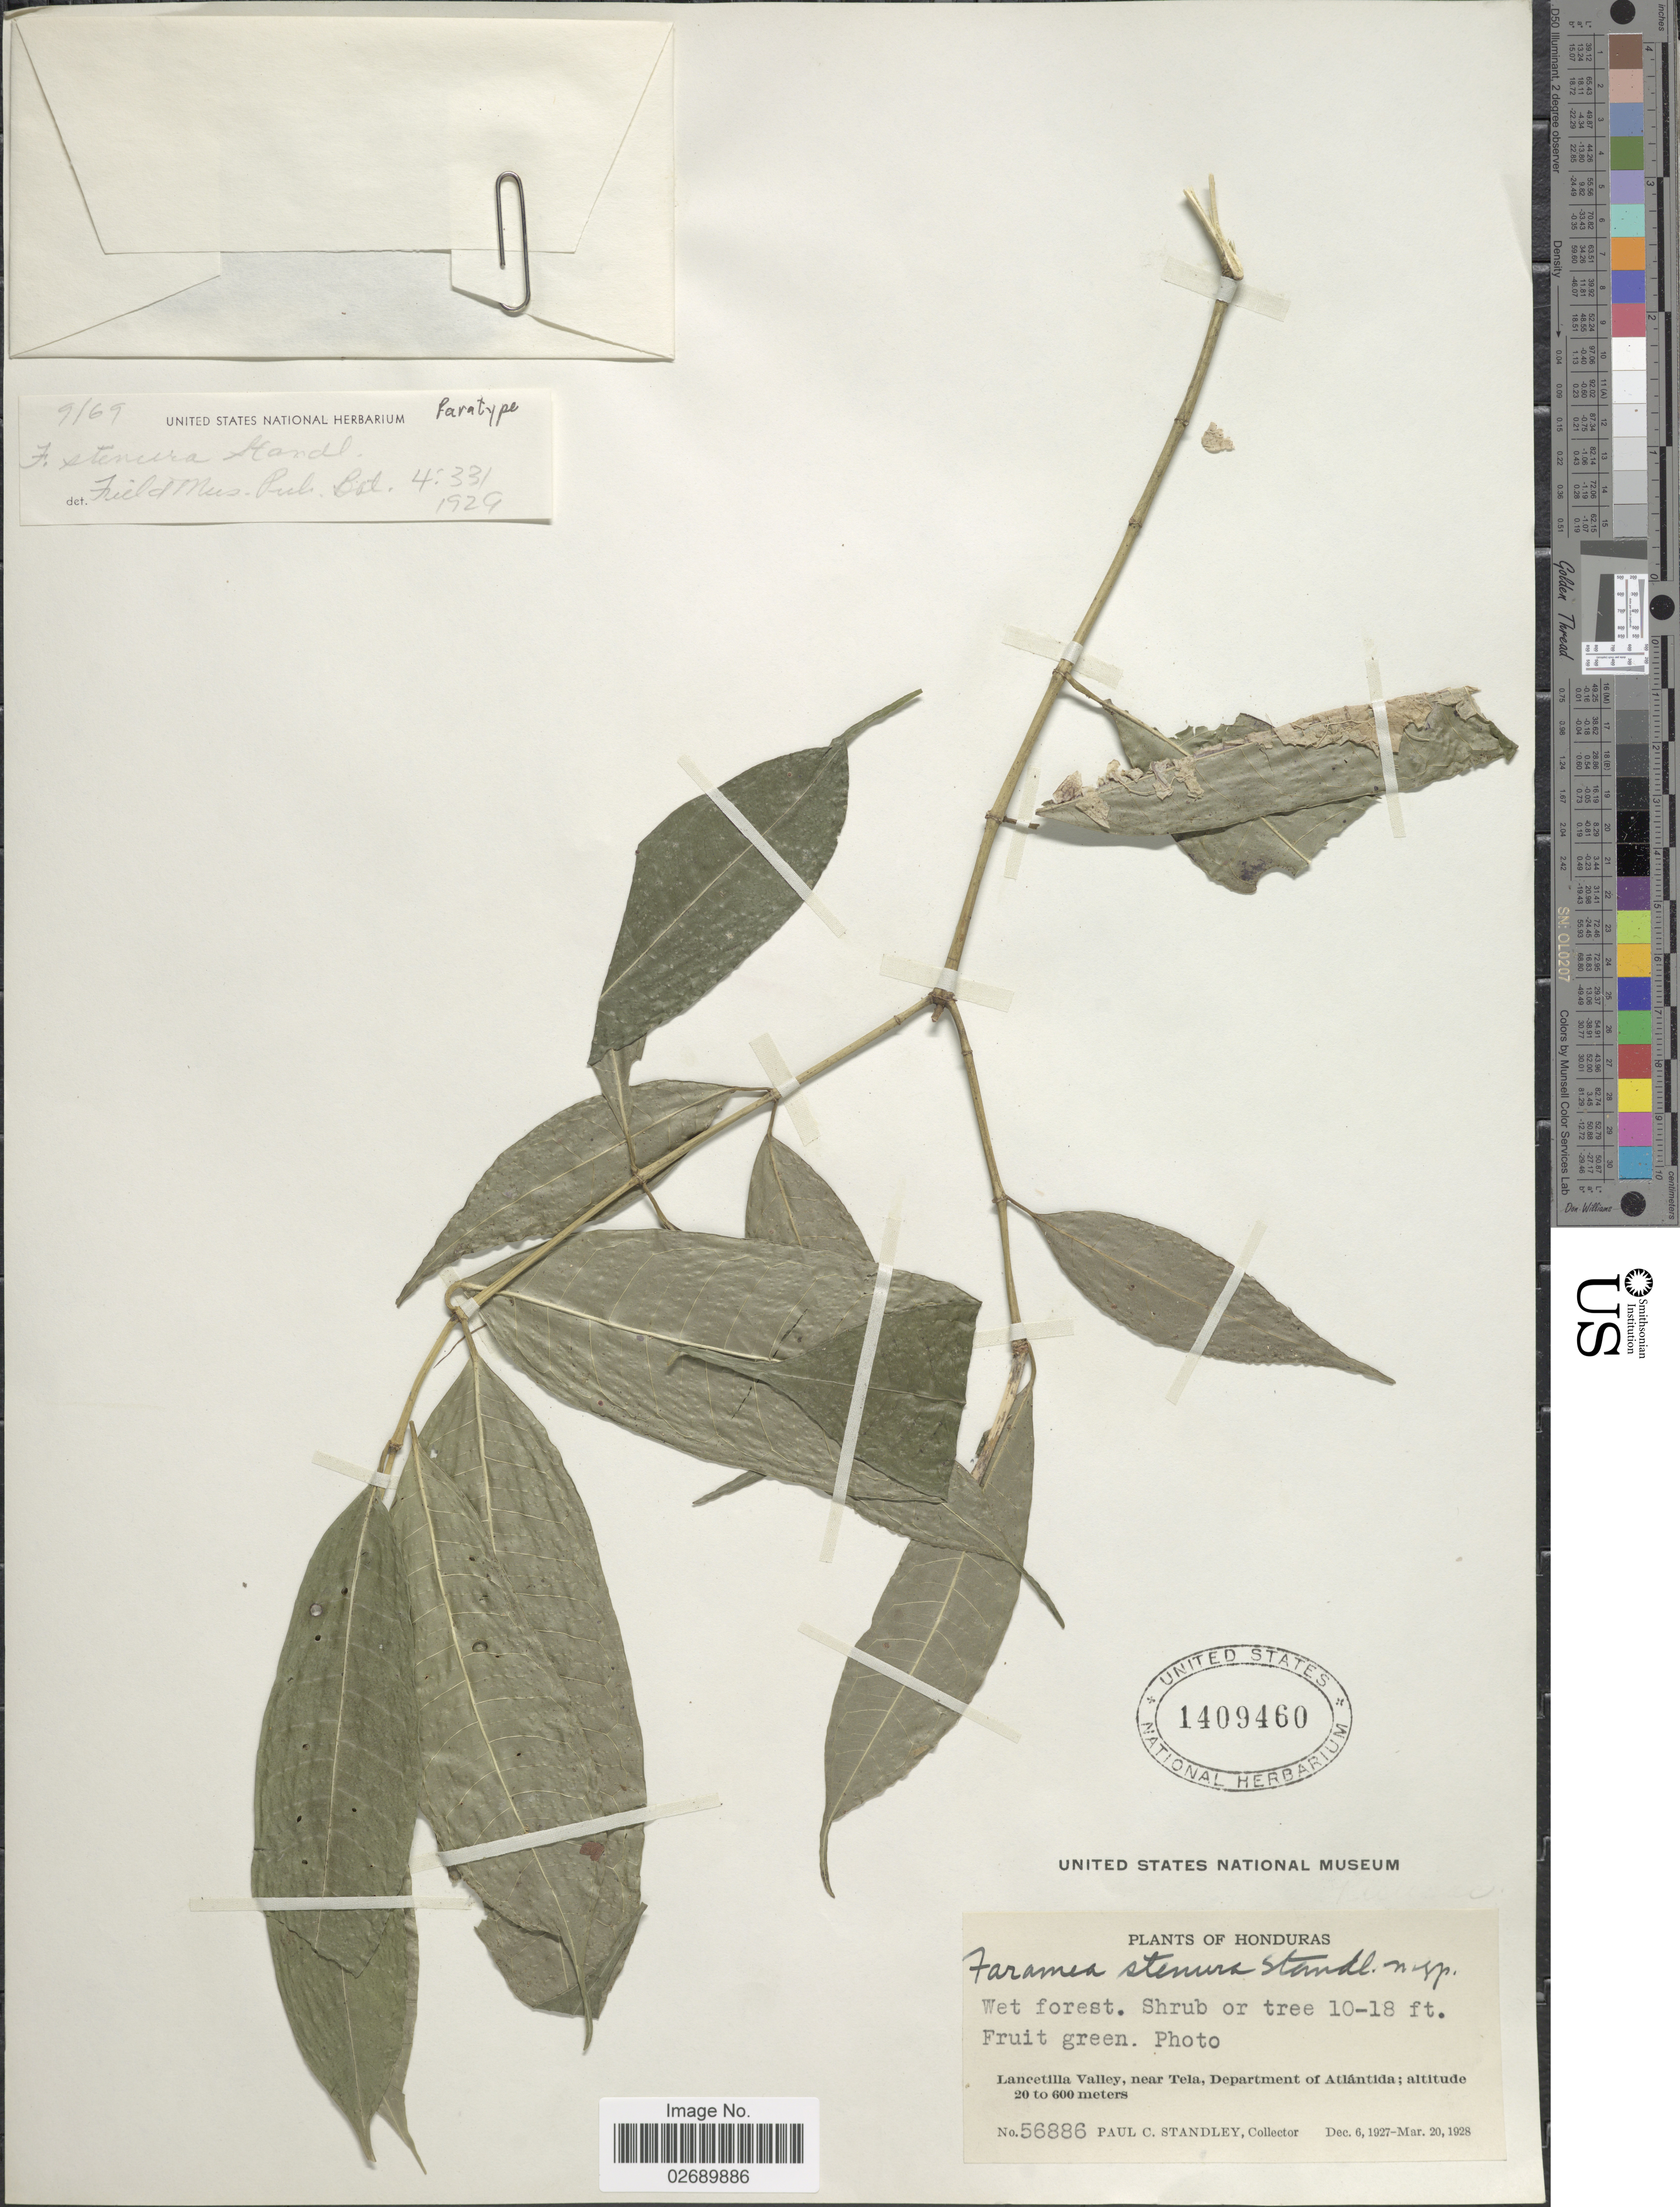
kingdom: Plantae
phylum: Tracheophyta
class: Magnoliopsida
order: Gentianales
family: Rubiaceae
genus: Faramea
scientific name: Faramea stenura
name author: Standl.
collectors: P. C. Standley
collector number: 56886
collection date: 1927-12-06/1928-03-20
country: Honduras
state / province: Atlántida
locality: Lancetilla Valley, near Tela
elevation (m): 20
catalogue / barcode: US 1409460